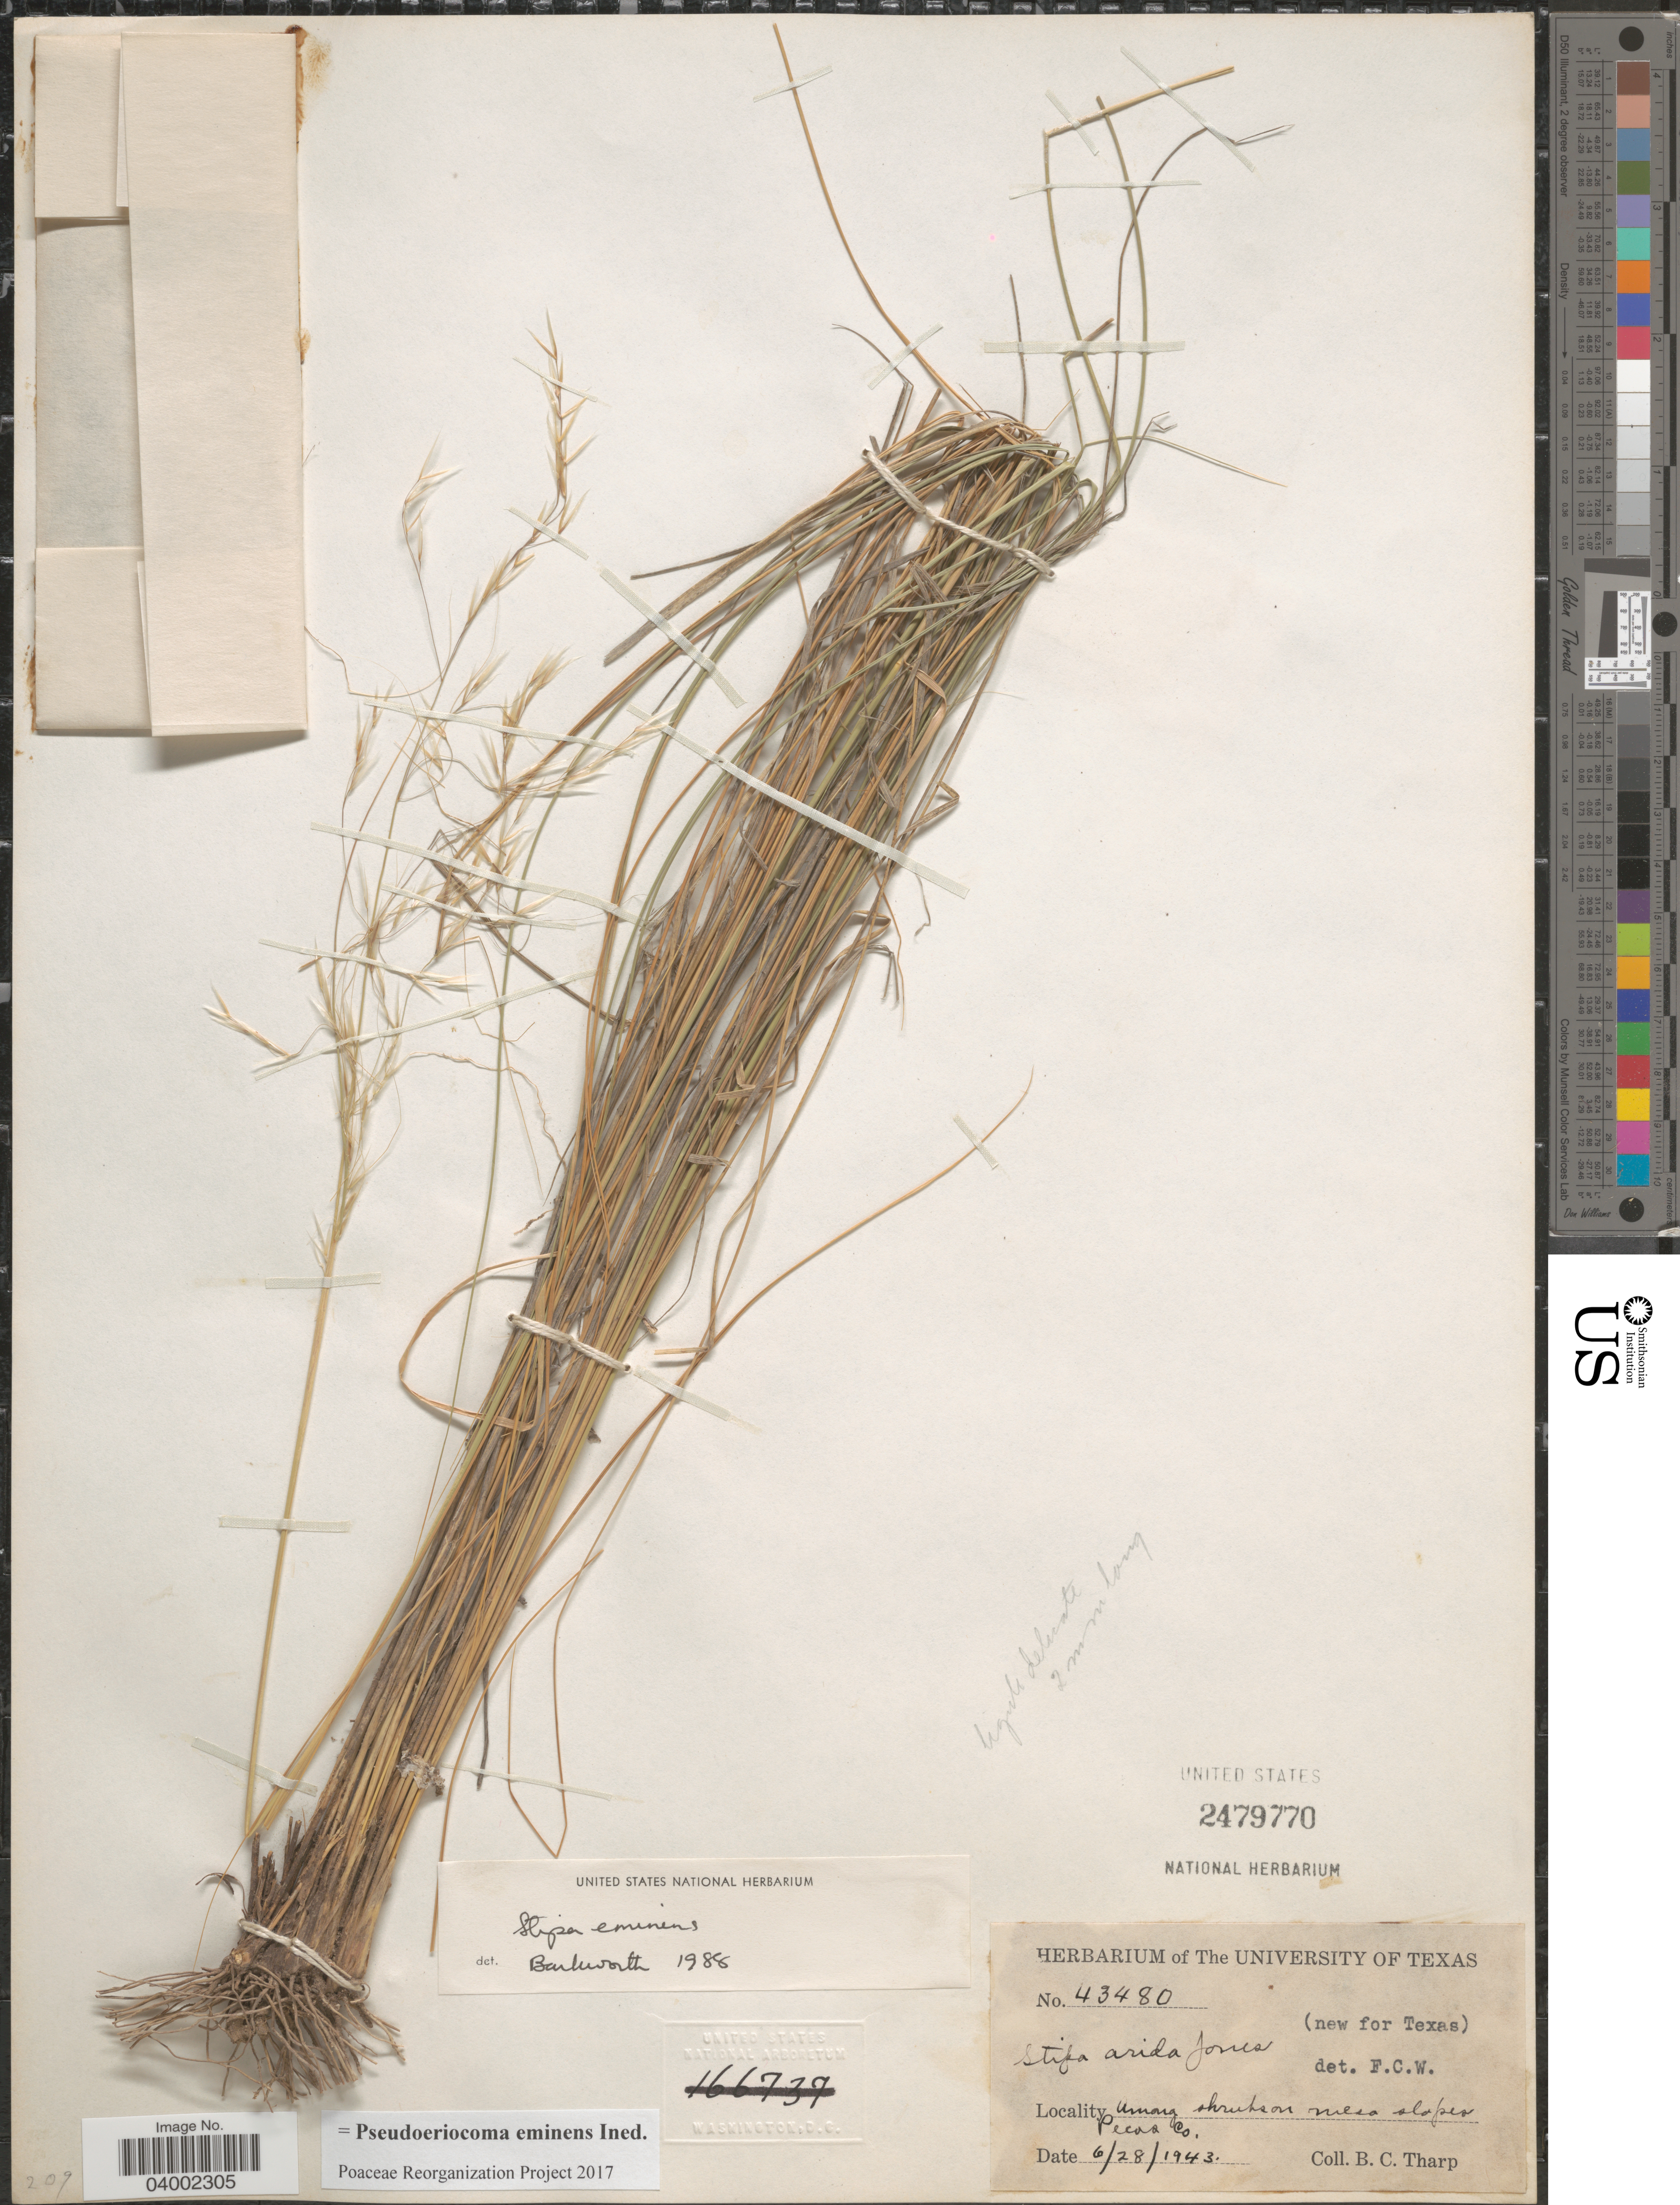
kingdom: Plantae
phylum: Tracheophyta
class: Liliopsida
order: Poales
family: Poaceae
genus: Pseudoeriocoma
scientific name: Pseudoeriocoma eminens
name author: (Cav.) Romasch.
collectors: B. C. Tharp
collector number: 43480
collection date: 1943-06-28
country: United States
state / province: Texas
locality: Among shrubs on mesa slopes, Pecos Co.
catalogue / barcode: US 2479770